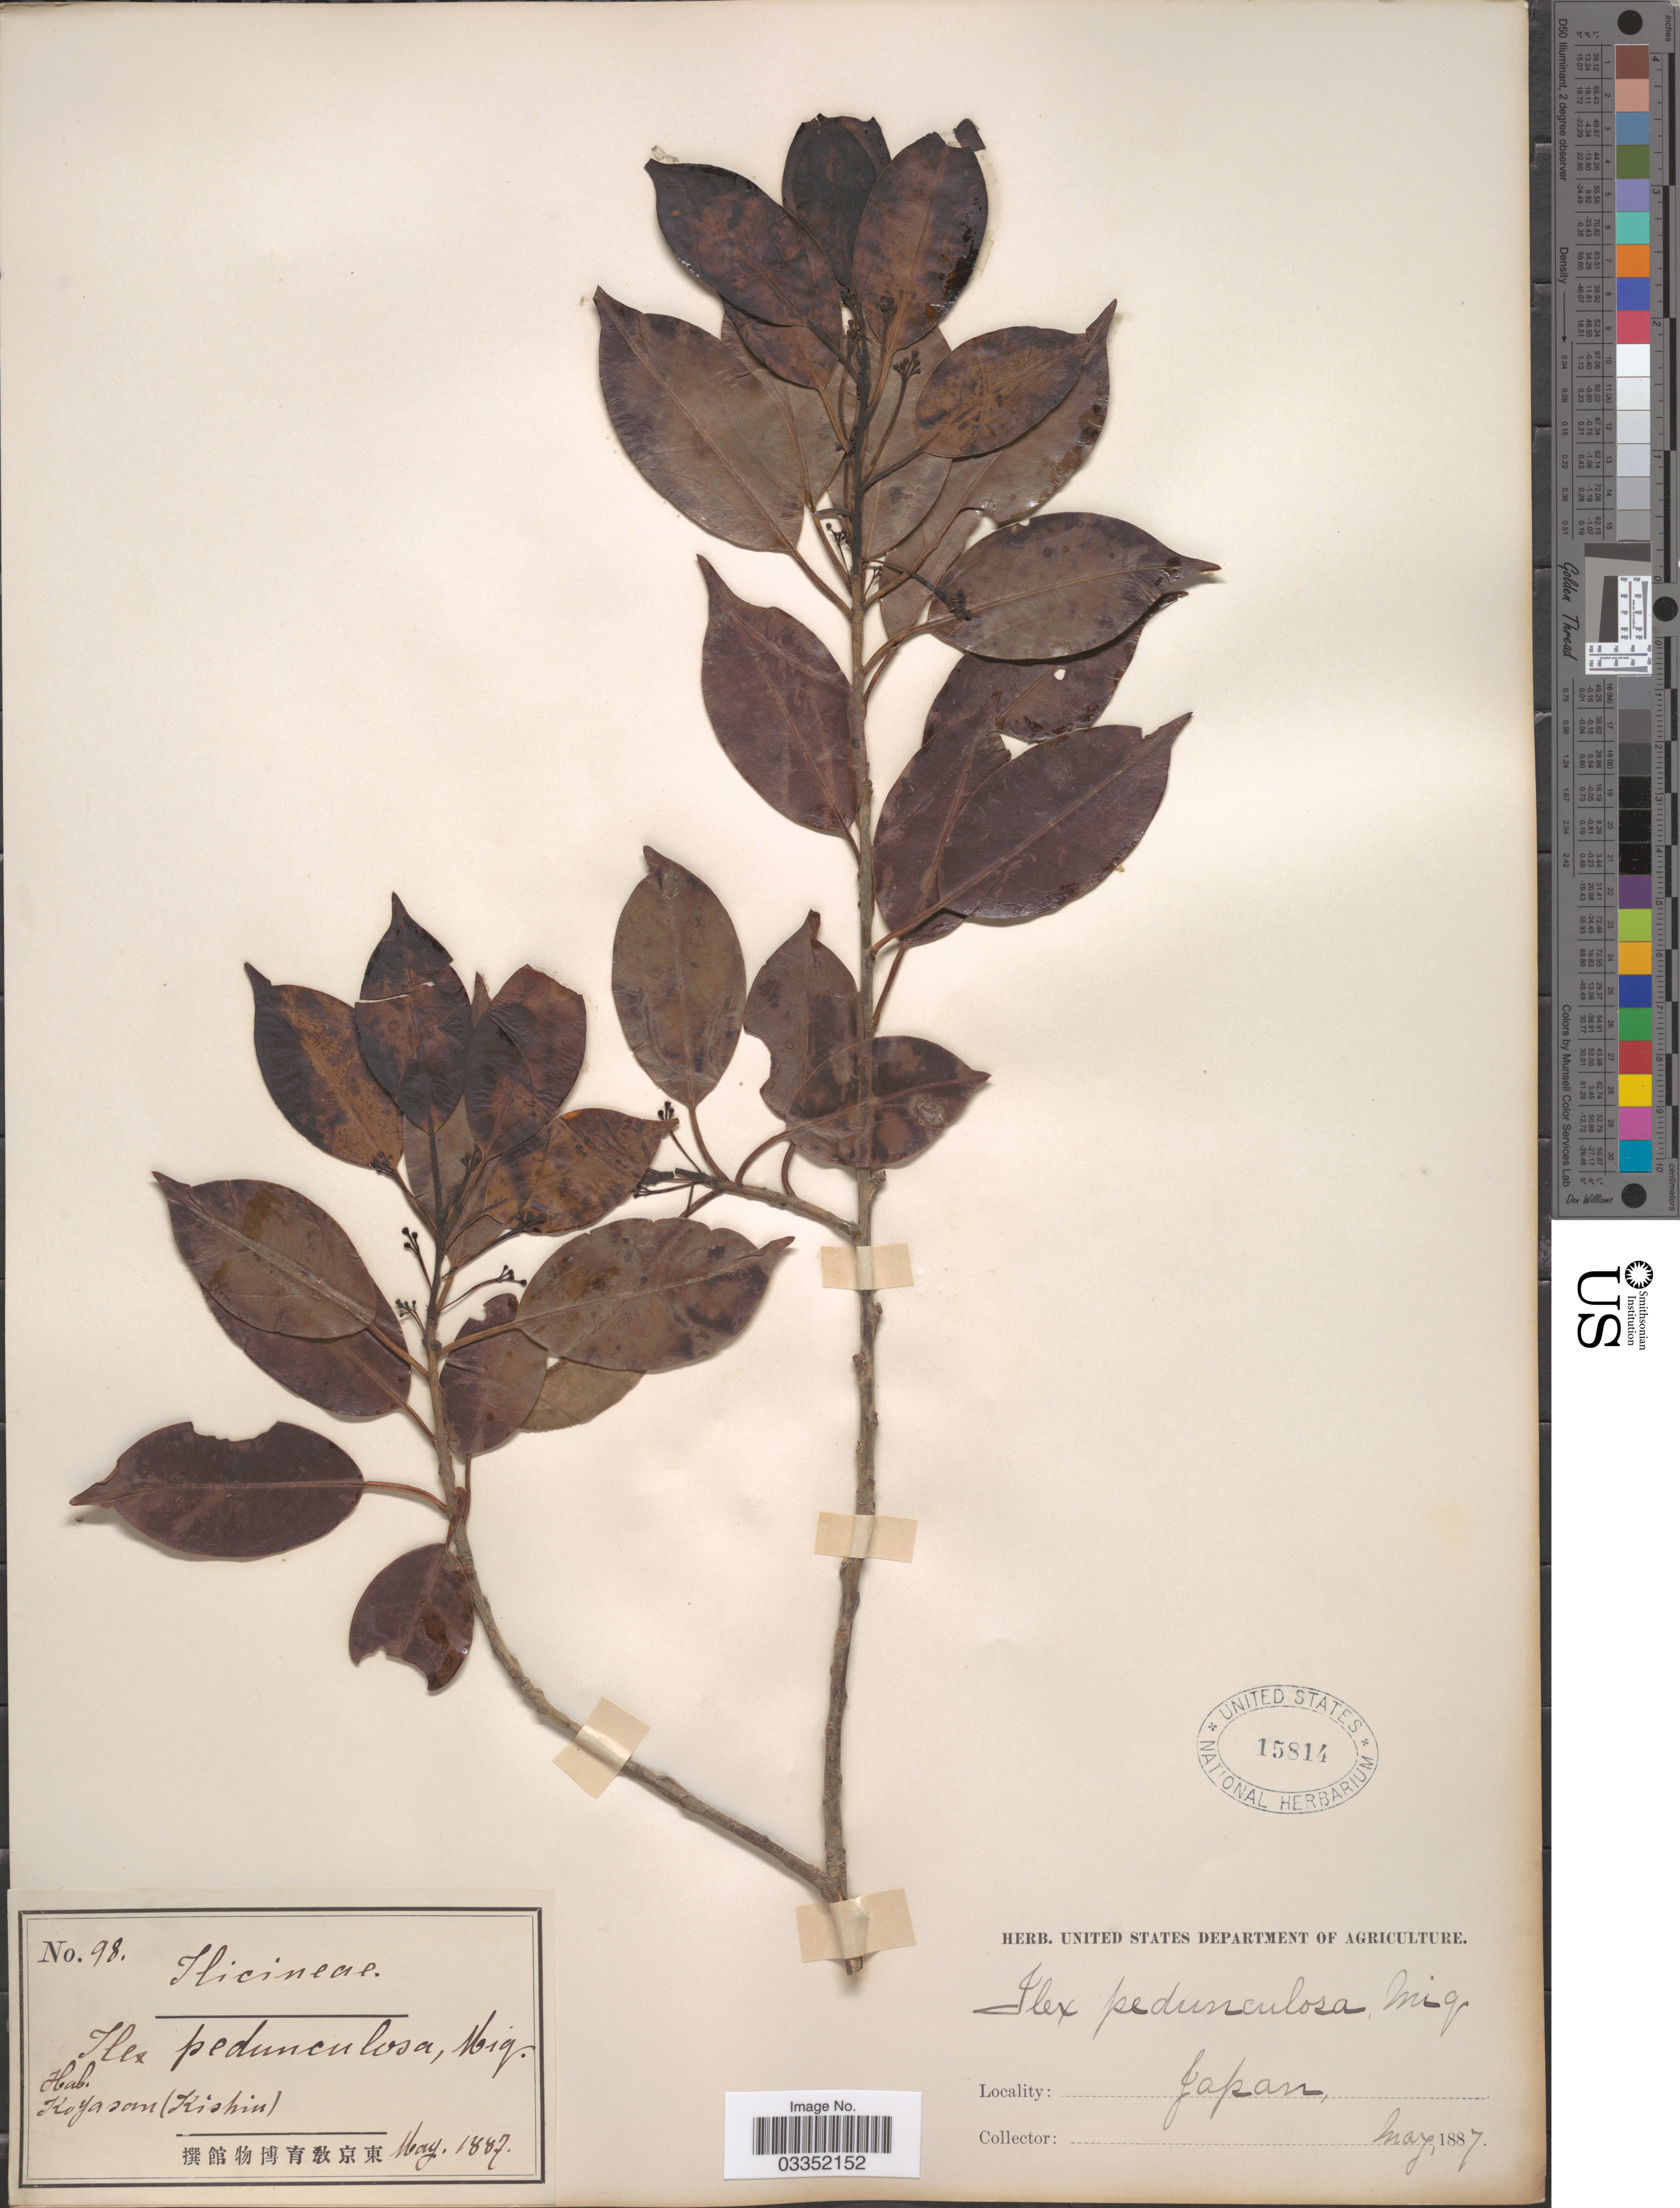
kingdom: Plantae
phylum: Tracheophyta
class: Magnoliopsida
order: Aquifoliales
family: Aquifoliaceae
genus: Ilex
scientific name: Ilex pedunculosa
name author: Miq.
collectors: ex herb. U. S. Department of Agriculture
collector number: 98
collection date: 1887-05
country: Japan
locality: Koyasan (Kishin).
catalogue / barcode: US 15814